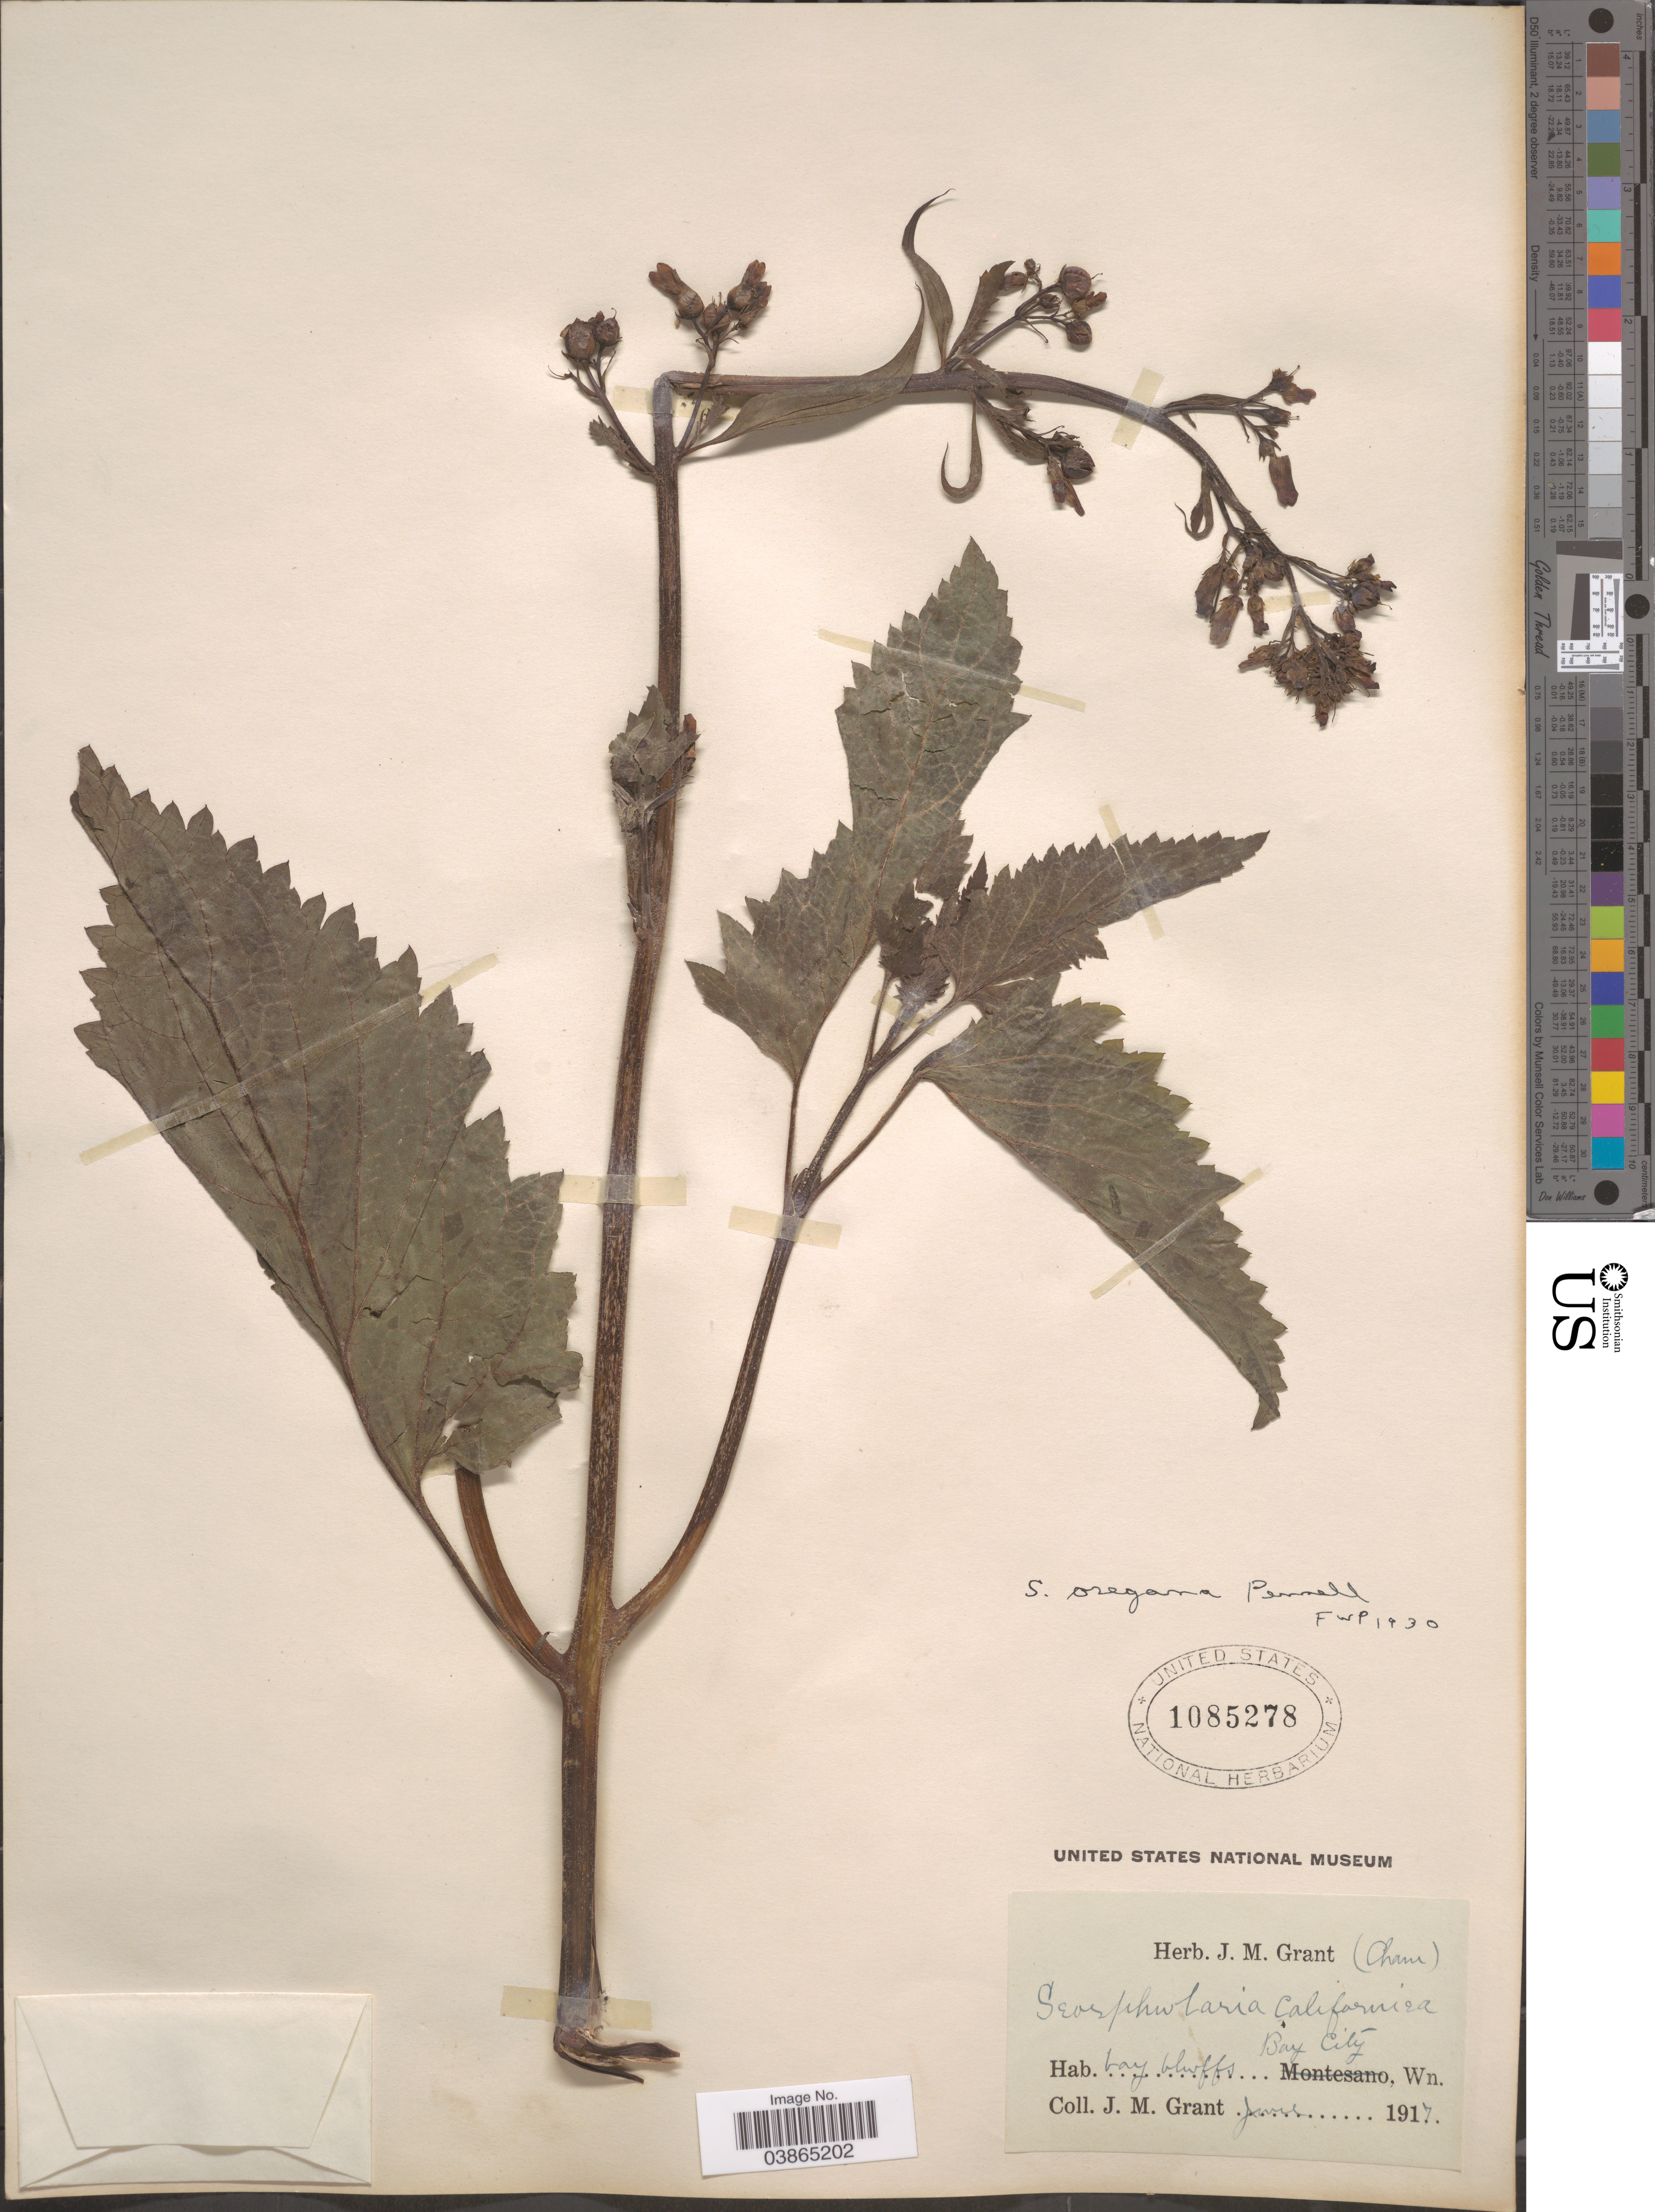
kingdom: Plantae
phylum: Tracheophyta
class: Magnoliopsida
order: Lamiales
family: Scrophulariaceae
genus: Scrophularia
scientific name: Scrophularia oregana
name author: Pennell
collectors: J. M. Grant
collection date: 1917-06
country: United States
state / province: Michigan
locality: Bay bluffs. Bay City.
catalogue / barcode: US 1085278